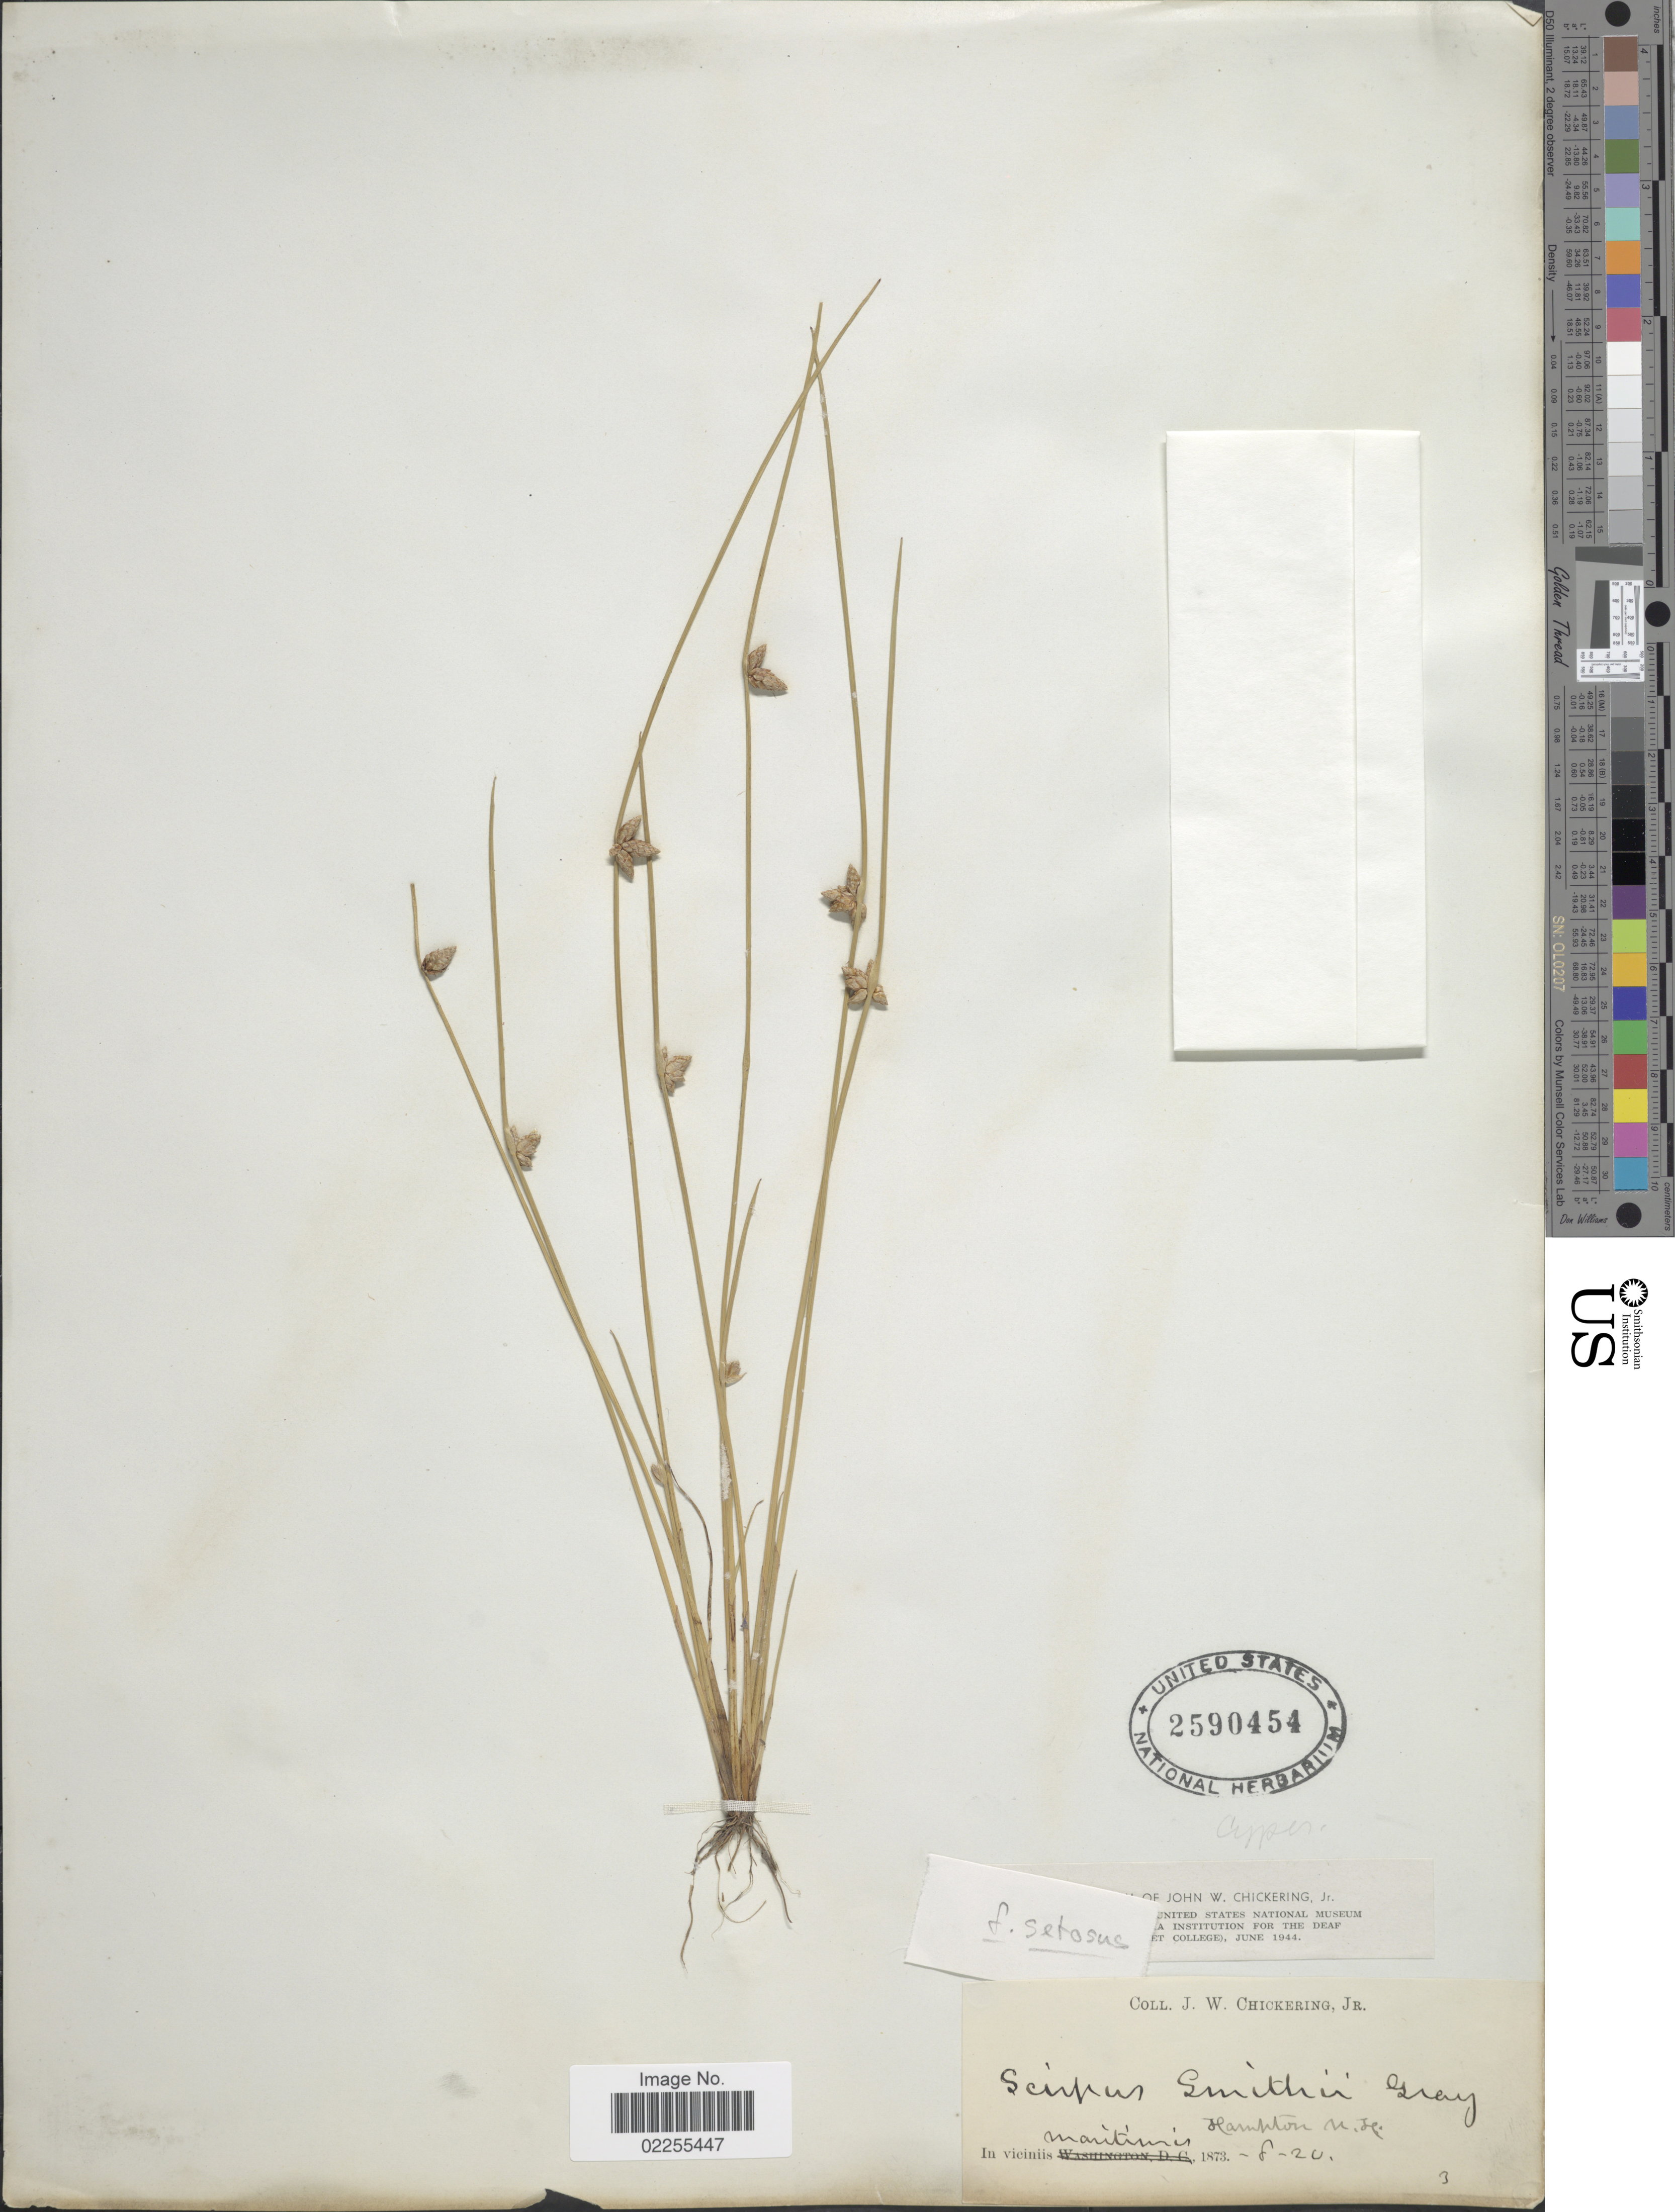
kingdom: Plantae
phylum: Tracheophyta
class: Liliopsida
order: Poales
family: Cyperaceae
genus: Schoenoplectus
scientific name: Schoenoplectus smithii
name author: (A. Gray) Soják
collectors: J. Chickering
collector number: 3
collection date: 1873-08-20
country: United States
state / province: New Hampshire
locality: In viciniis maritimis Hampton, N.H.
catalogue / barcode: US 2590454